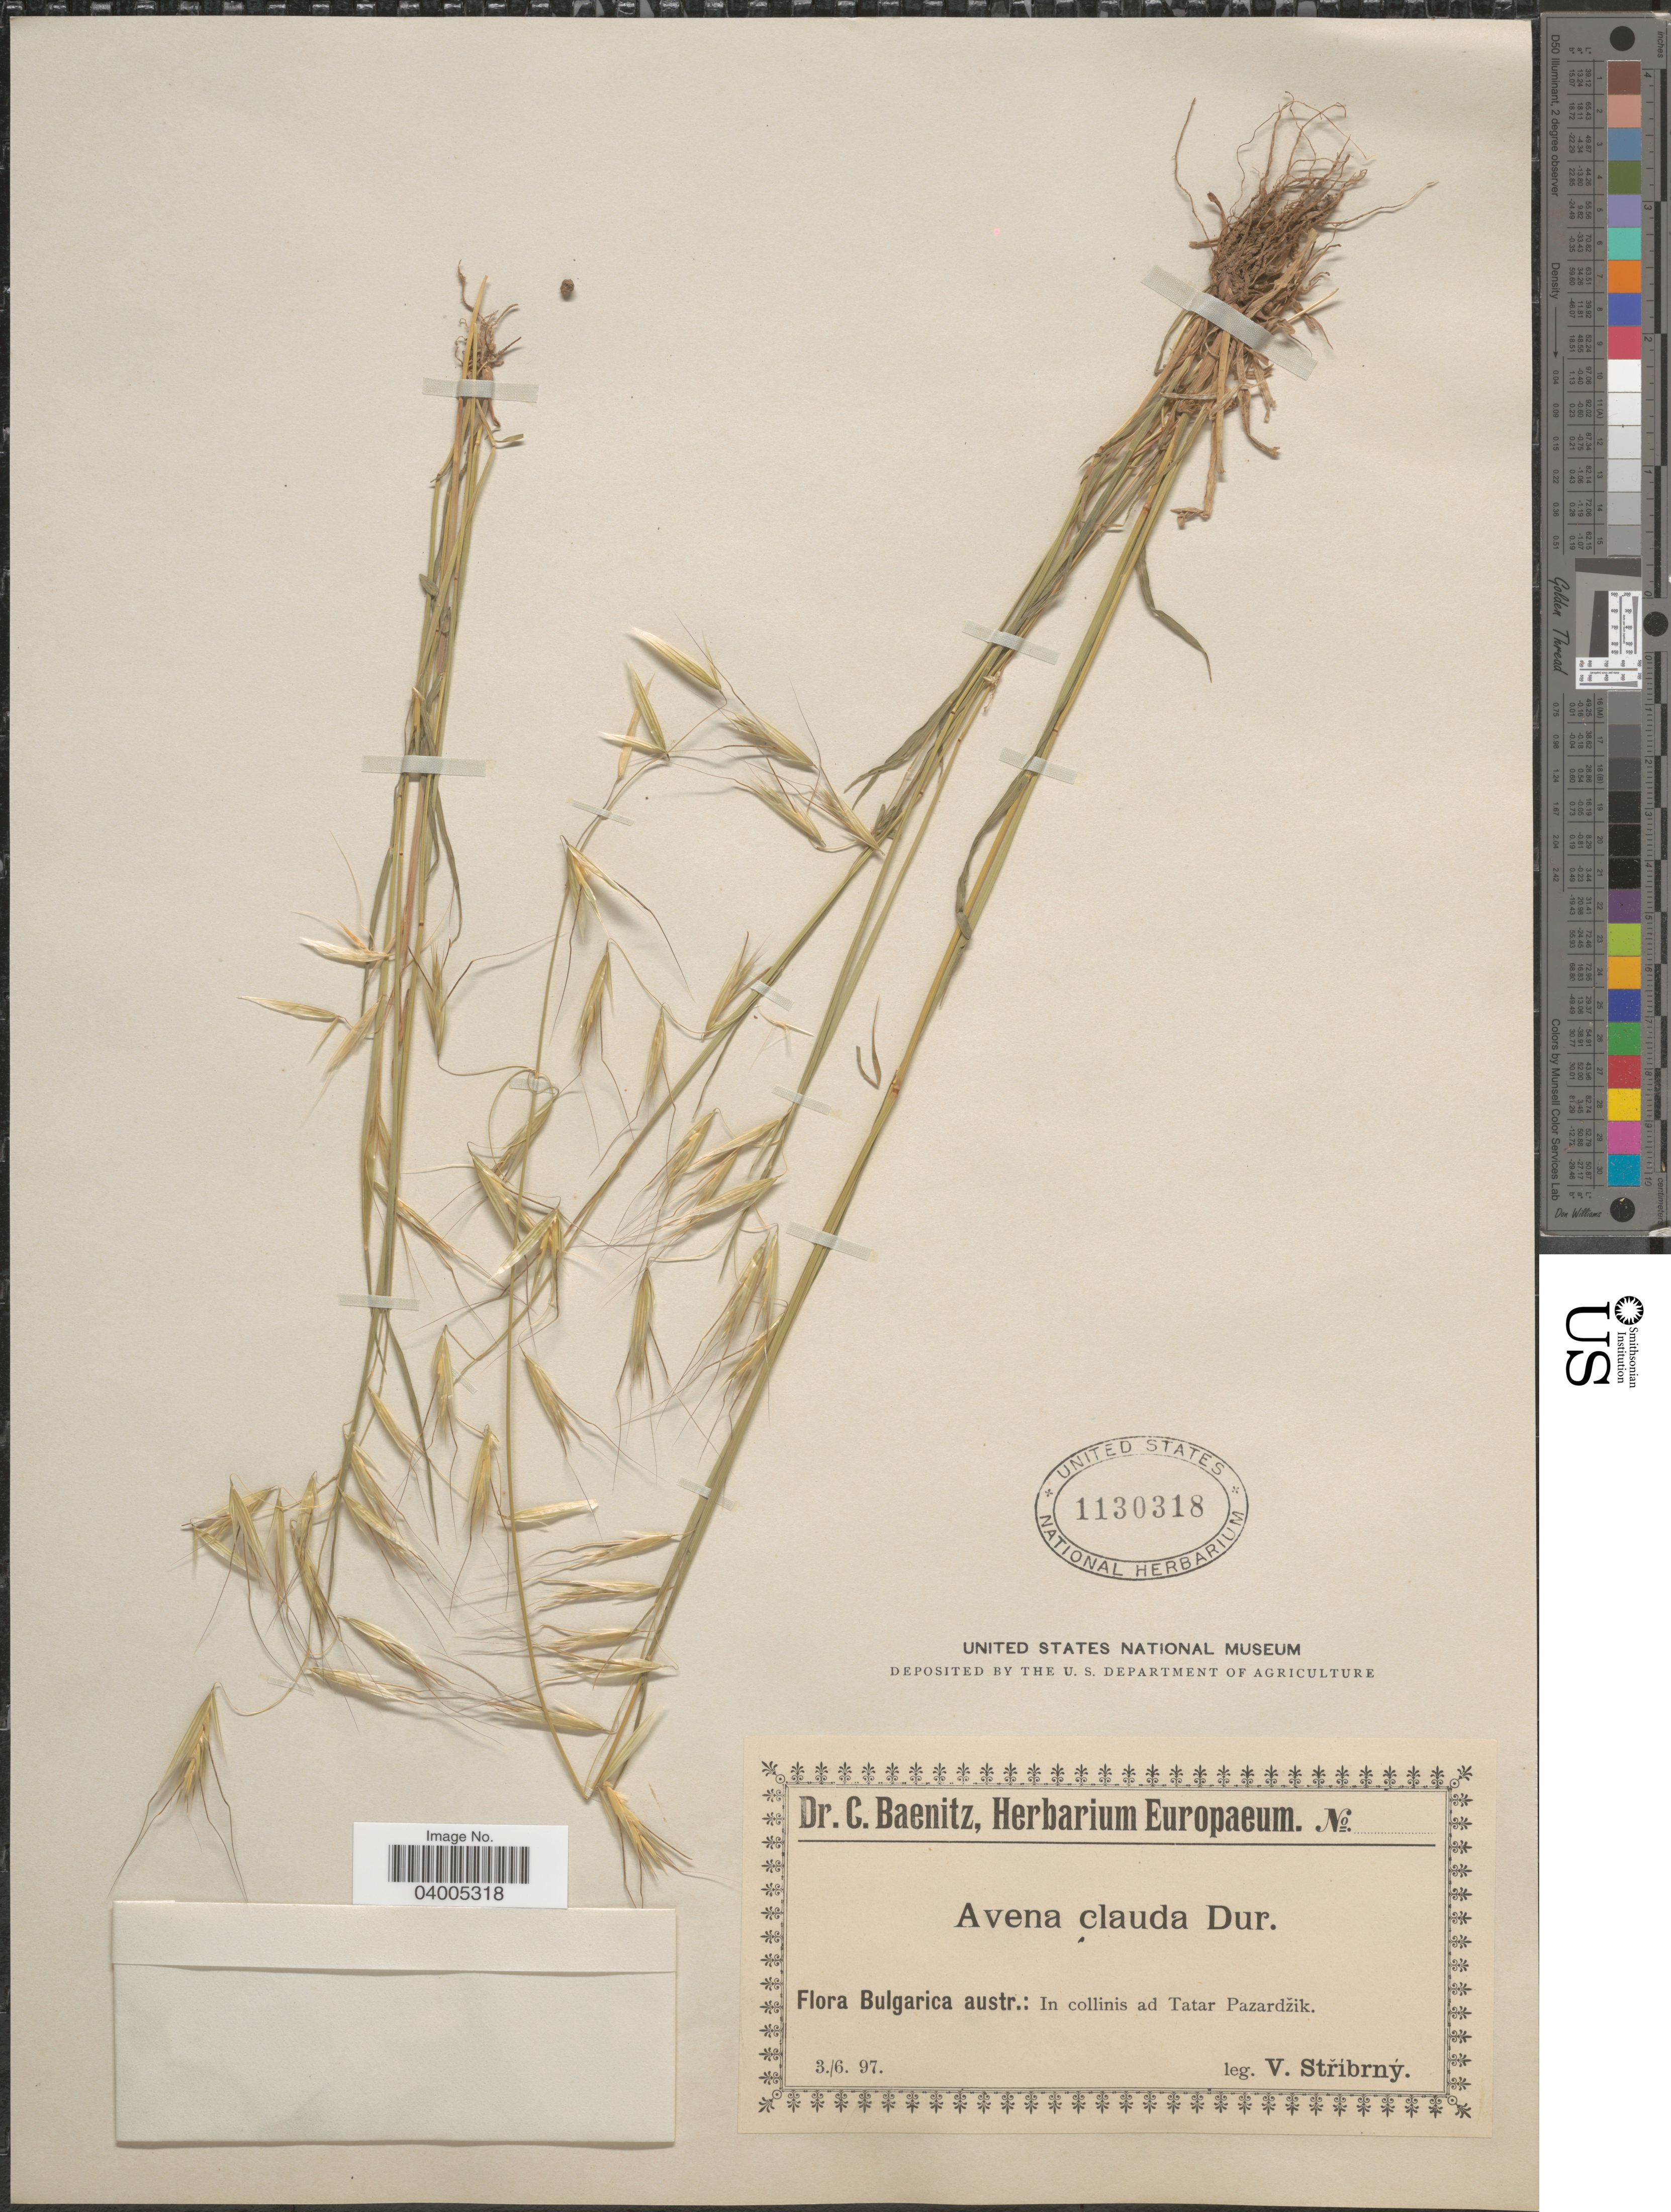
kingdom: Plantae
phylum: Tracheophyta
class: Liliopsida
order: Poales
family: Poaceae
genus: Avena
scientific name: Avena clauda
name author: Durieu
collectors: V. Stribrny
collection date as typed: Transcribed d/m/y: 3/6/97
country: Bulgaria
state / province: Pazardzhik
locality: Bulgarica austr.: In collinis ad Tatar Pazardžik.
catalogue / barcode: US 1130318